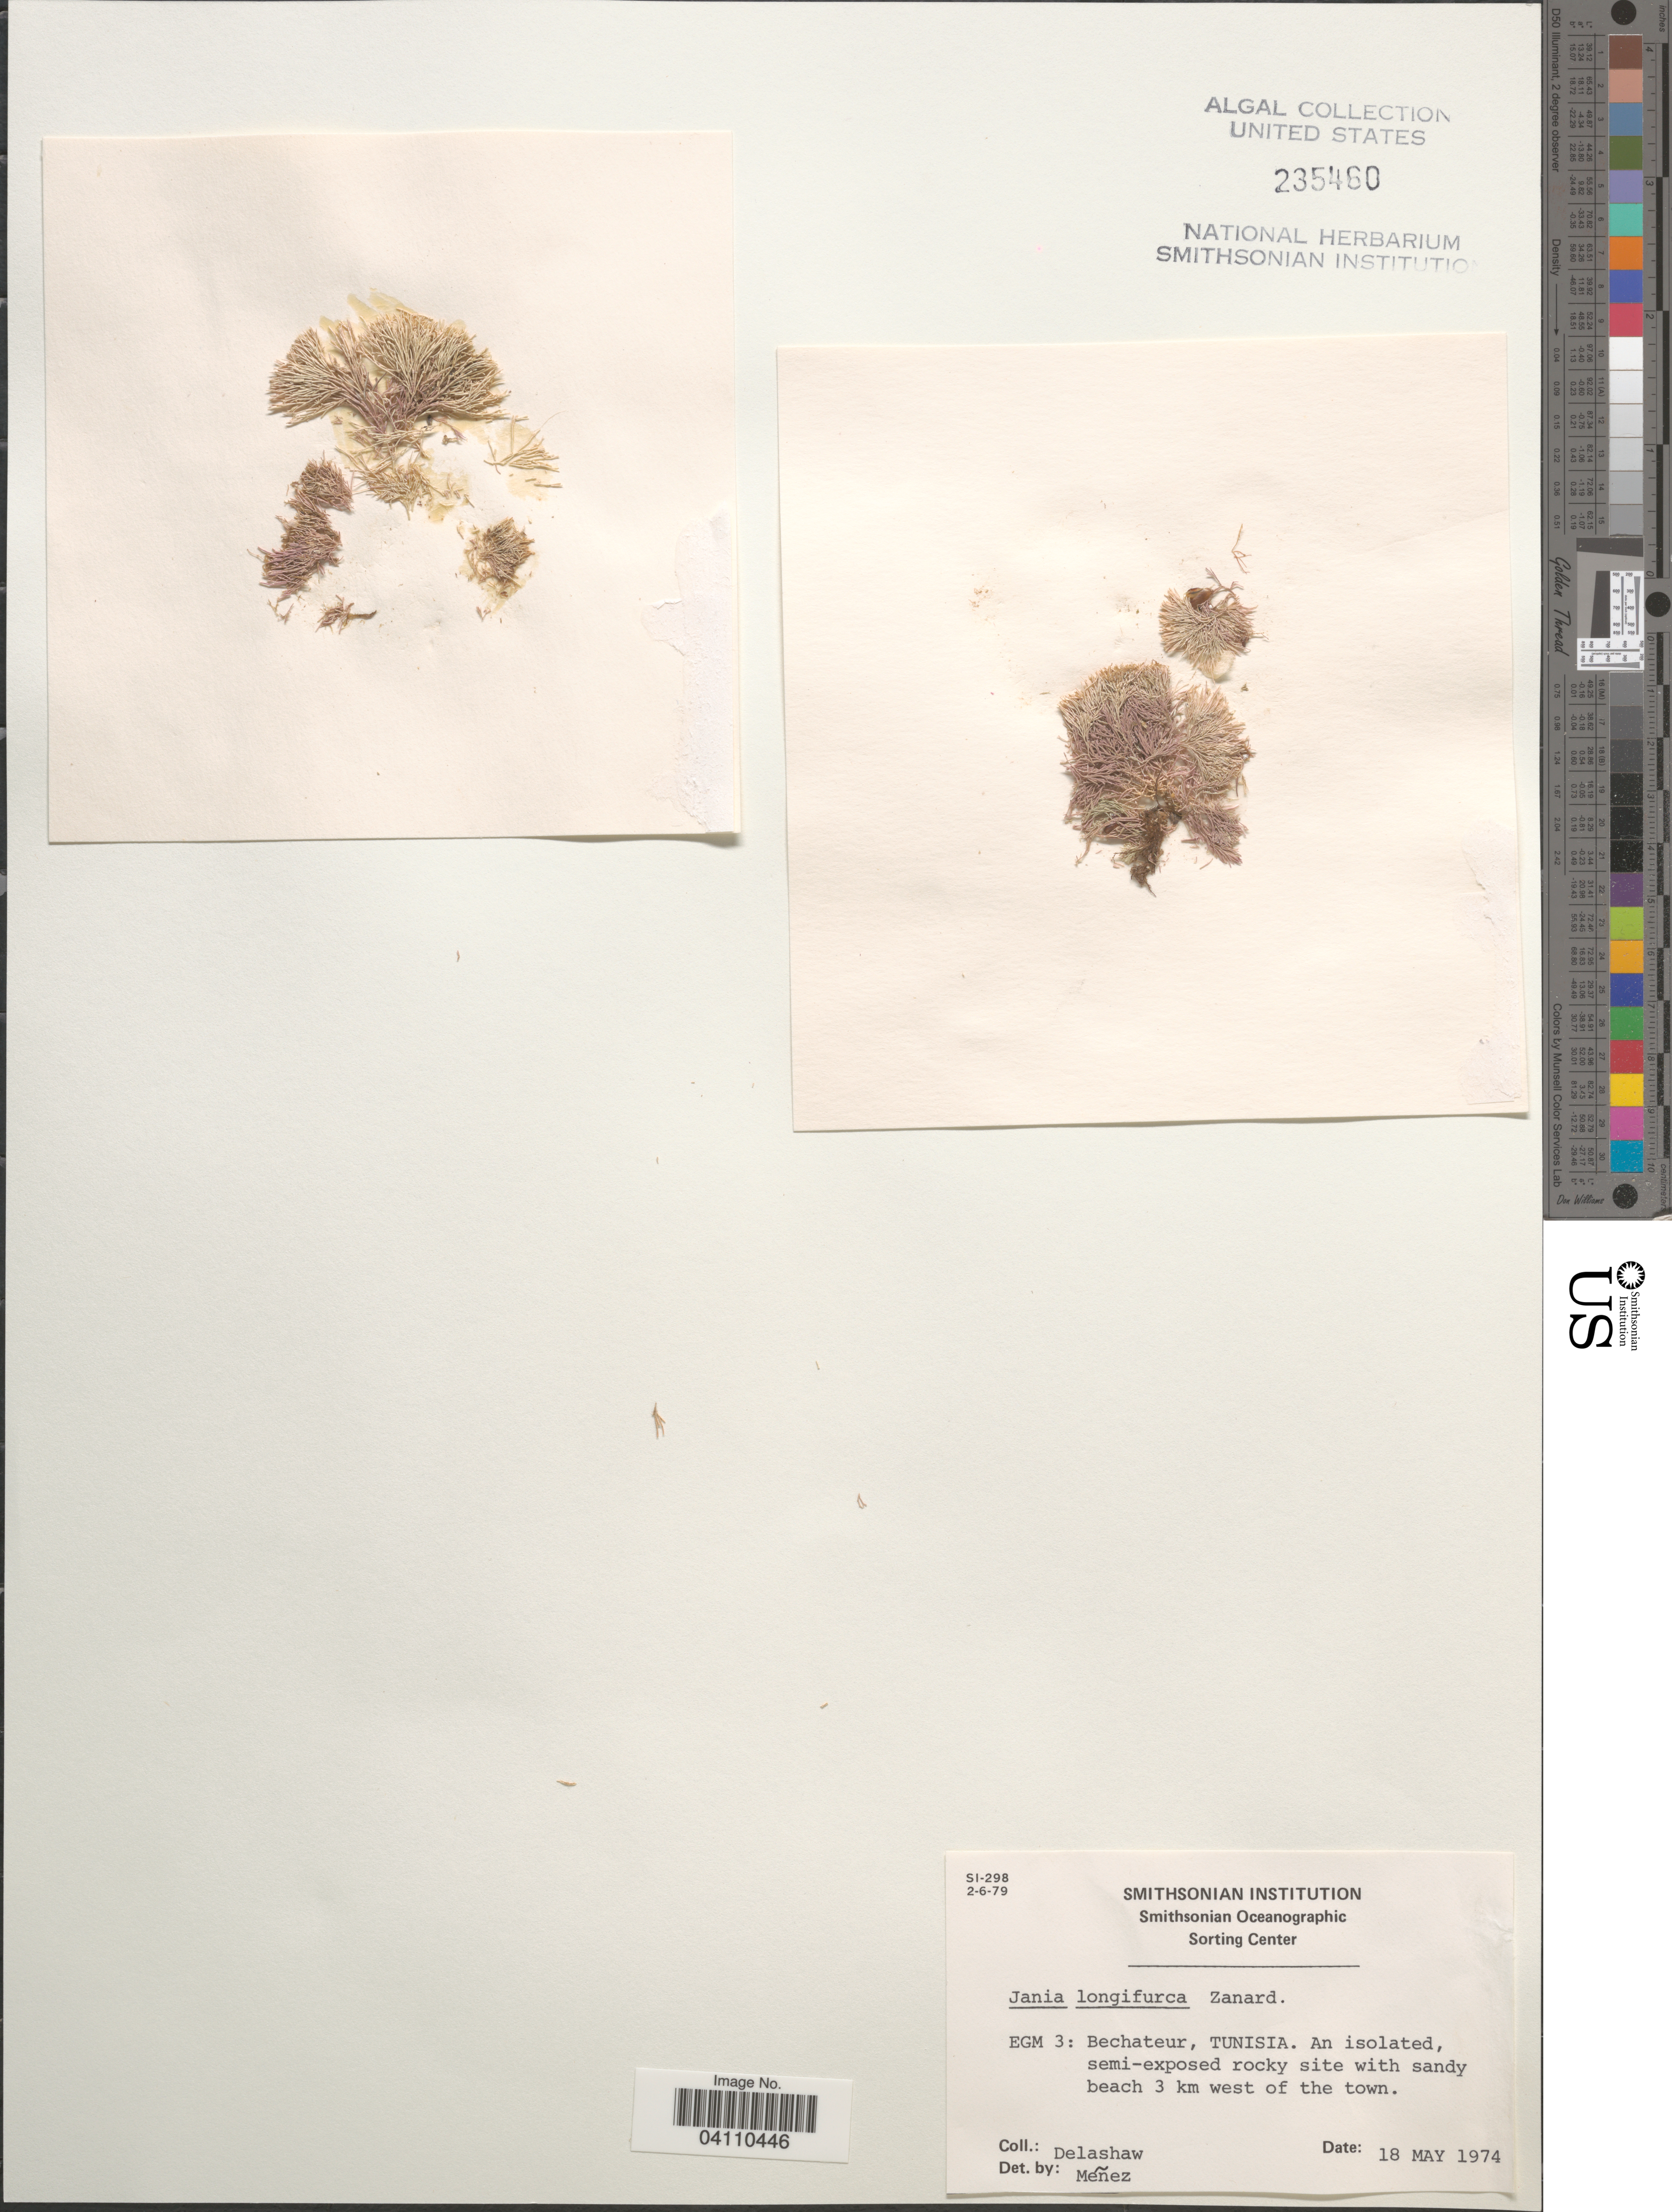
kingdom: Plantae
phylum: Rhodophyta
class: Florideophyceae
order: Corallinales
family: Corallinaceae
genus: Jania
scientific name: Jania longifurca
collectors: -. Delashaw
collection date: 1974-05-18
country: Tunisia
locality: EGM 3: Bechateur, Tunisia. An isolated, semi-exposed rocky site with sandy beach 3 km west of the town.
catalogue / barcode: US 235460